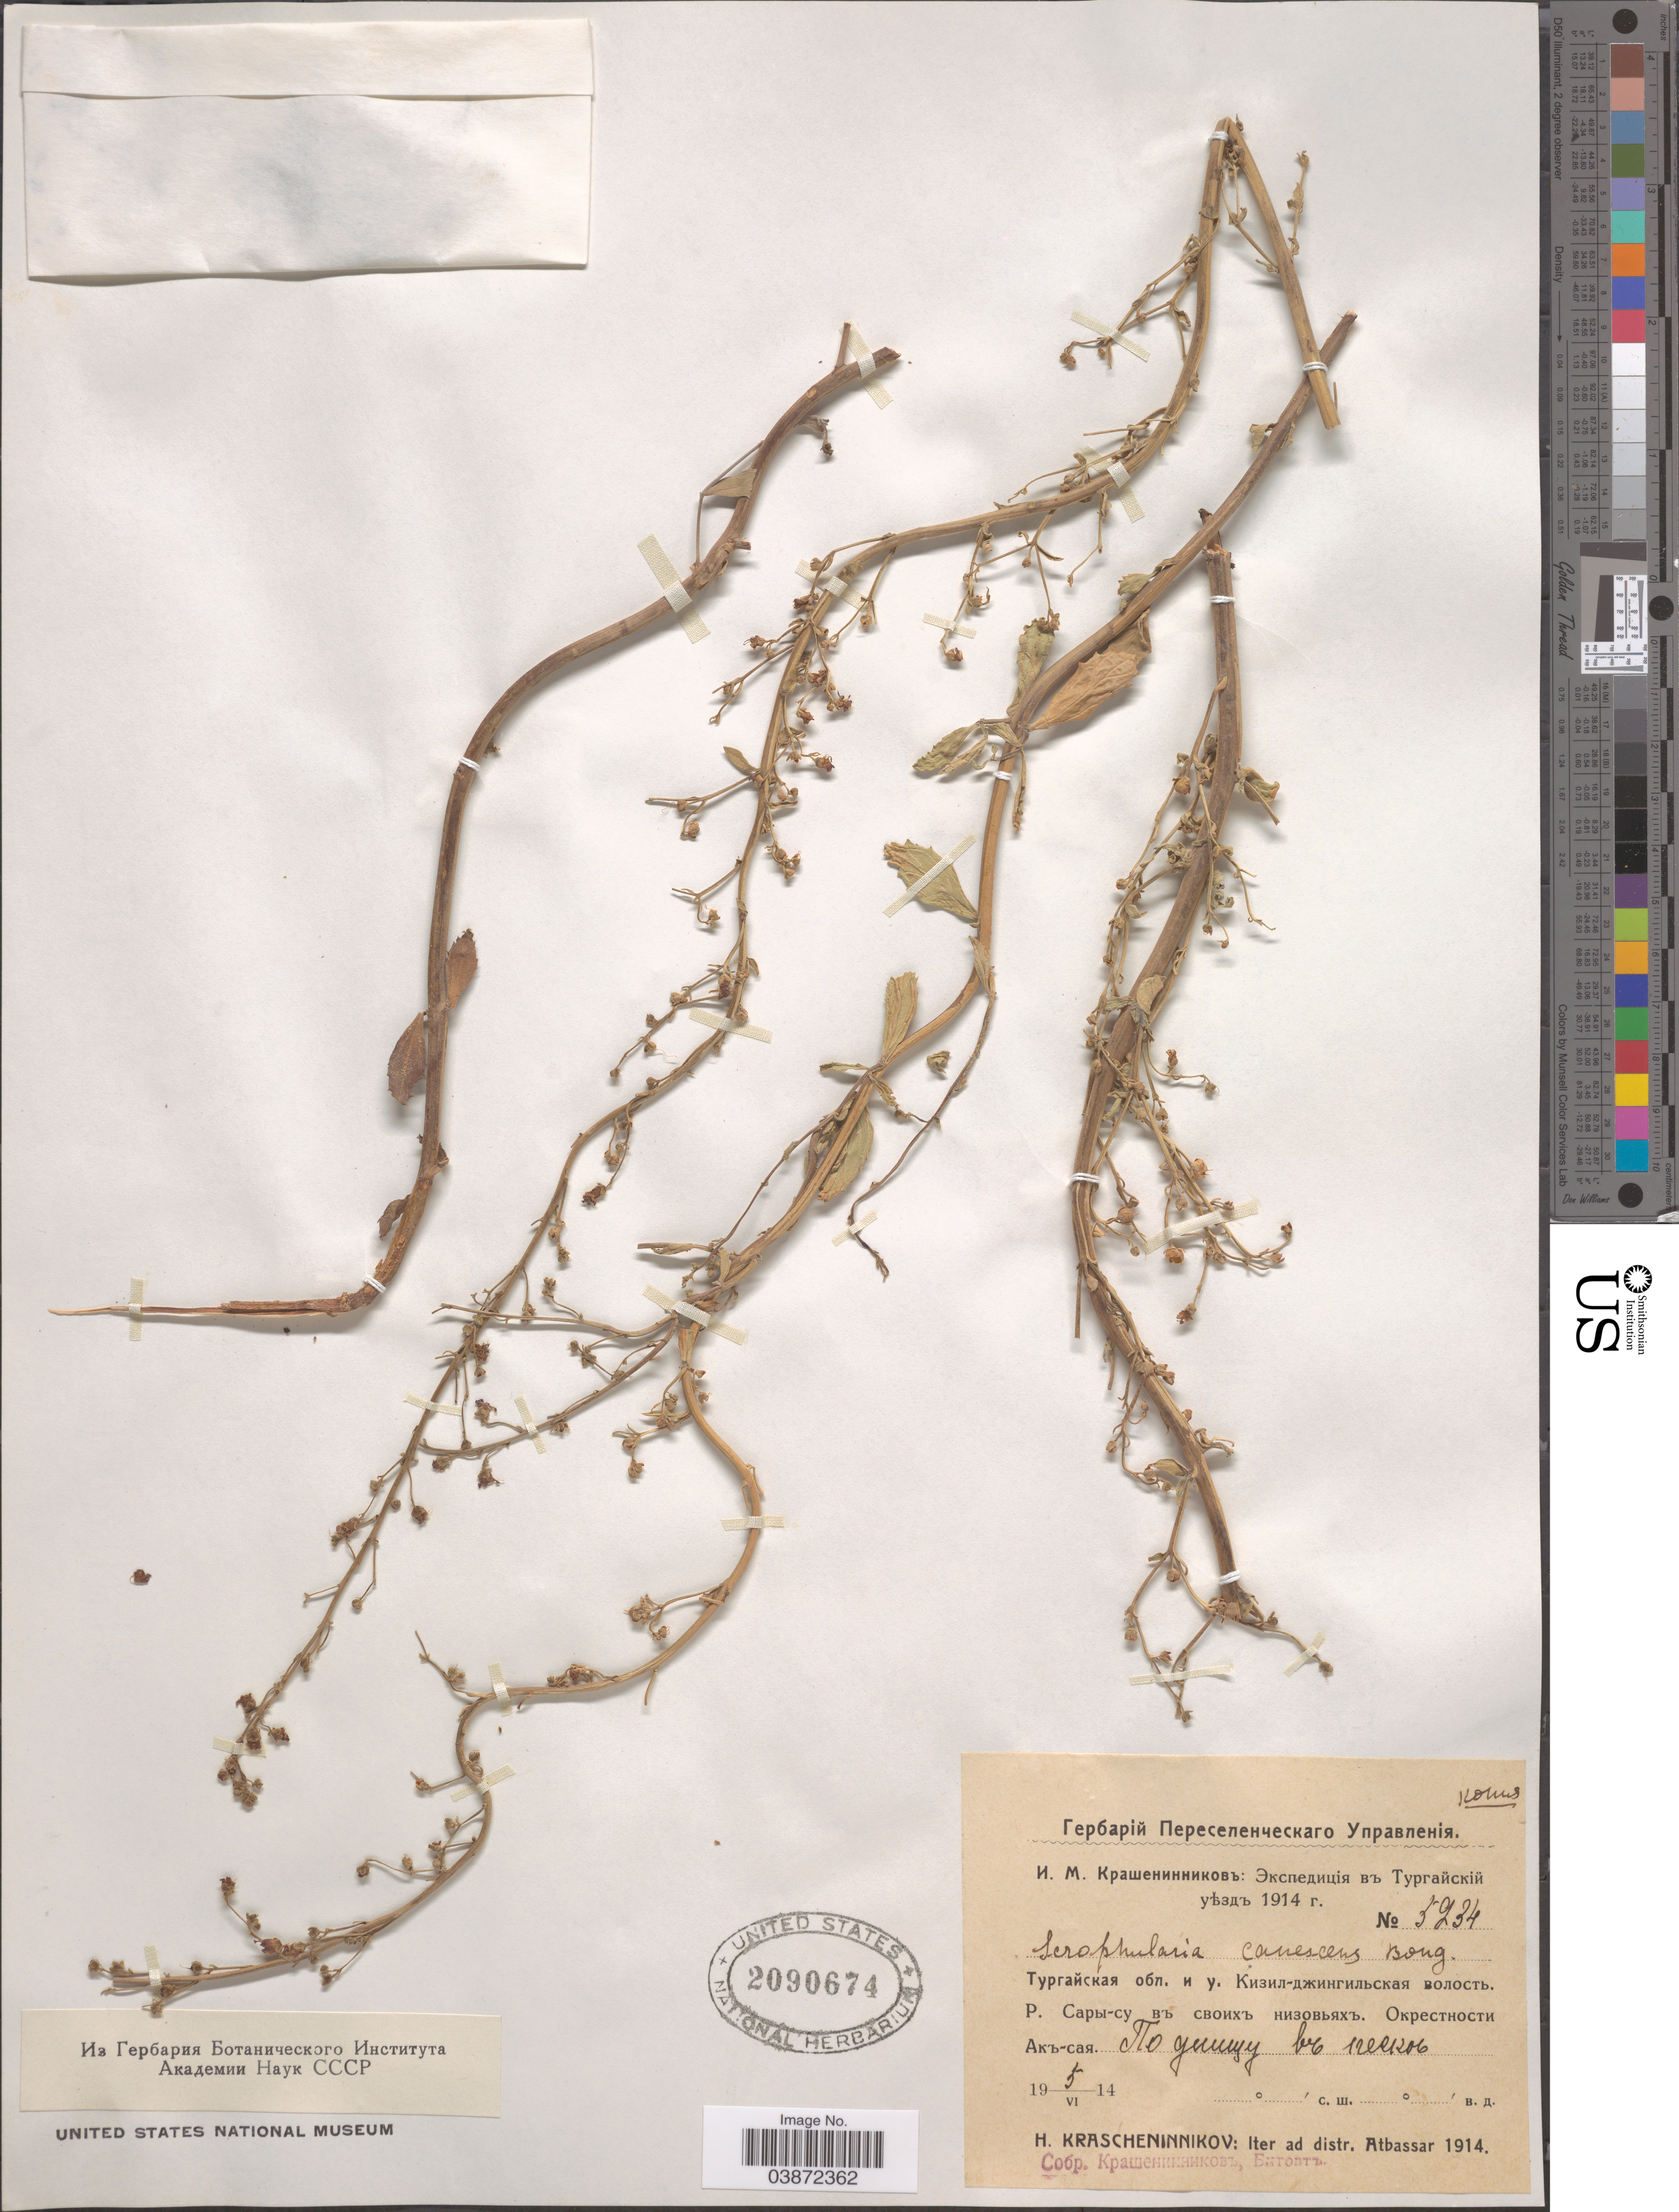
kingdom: Plantae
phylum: Tracheophyta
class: Magnoliopsida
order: Lamiales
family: Scrophulariaceae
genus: Scrophularia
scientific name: Scrophularia canescens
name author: Bong.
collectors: H. Krascheninnikov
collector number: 5234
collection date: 1914-06-05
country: Kazakhstan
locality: X. Iter ad distr. Atbassar.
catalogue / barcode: US 2090674